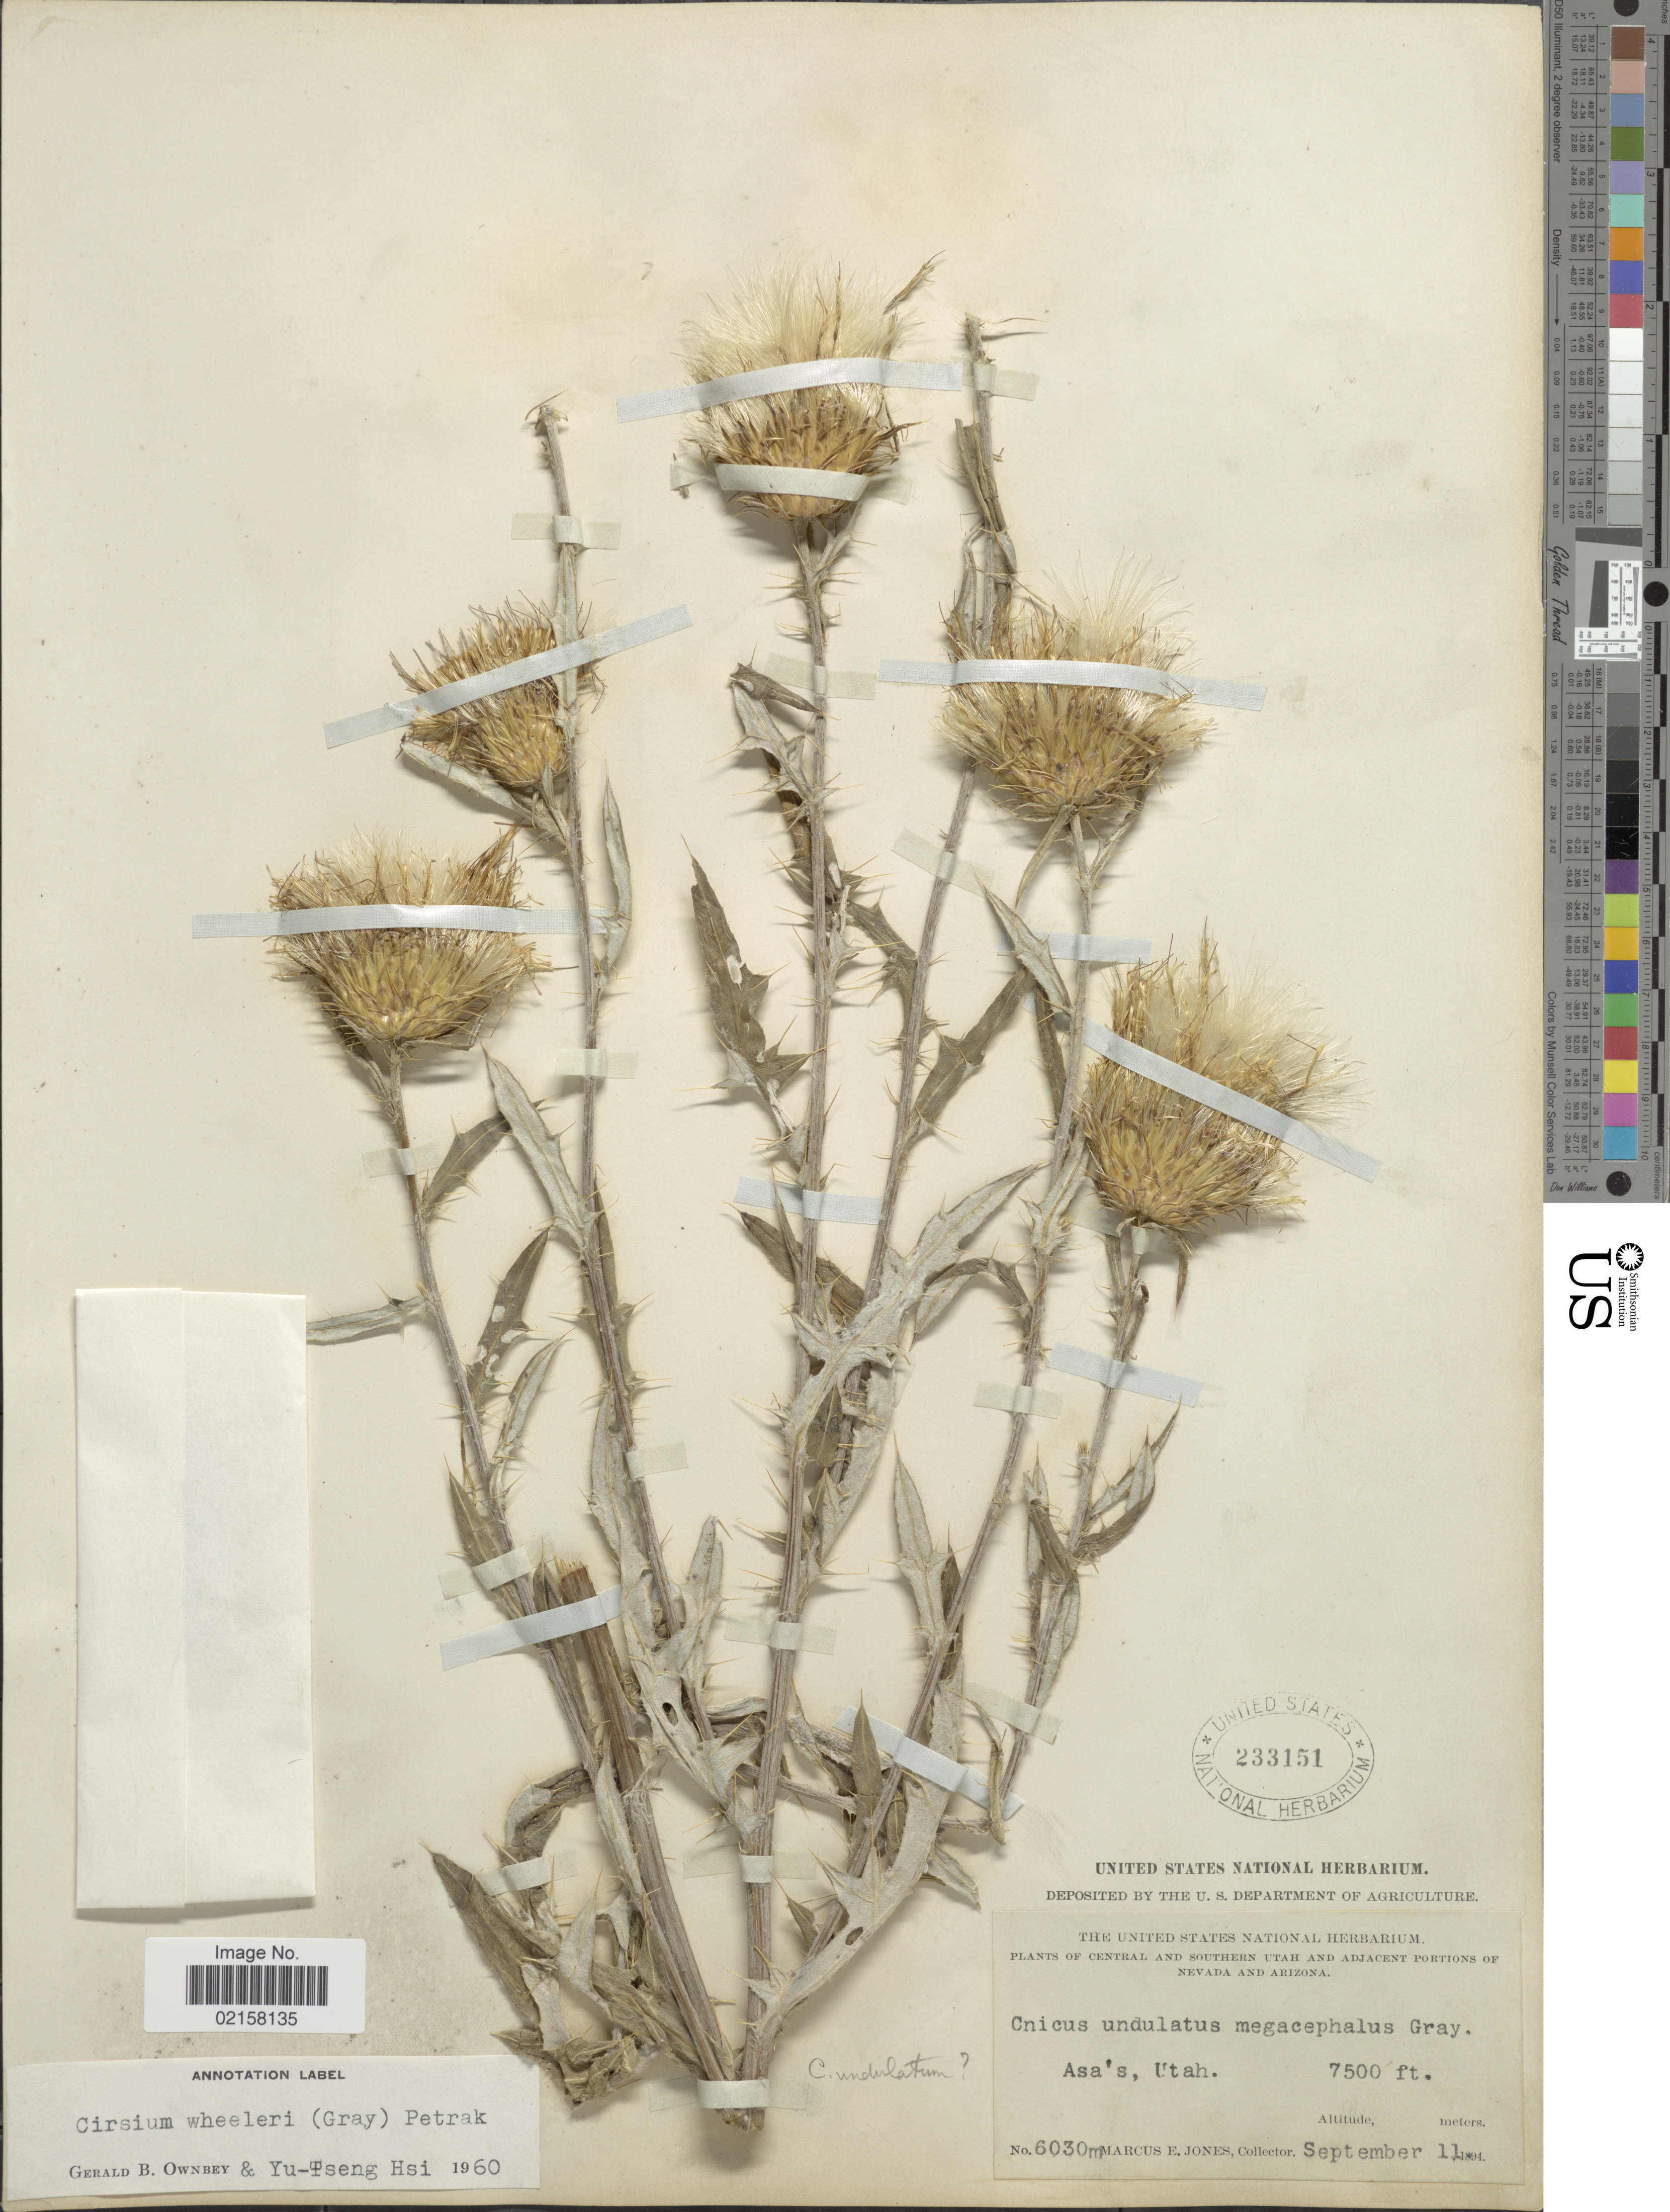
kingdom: Plantae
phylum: Tracheophyta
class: Magnoliopsida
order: Asterales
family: Asteraceae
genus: Cirsium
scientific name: Cirsium wheeleri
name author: (A. Gray) Petr.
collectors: M. E. Jones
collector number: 6030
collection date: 1894-09-11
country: United States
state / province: Utah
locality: Asa's.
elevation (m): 2286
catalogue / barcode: US 233151